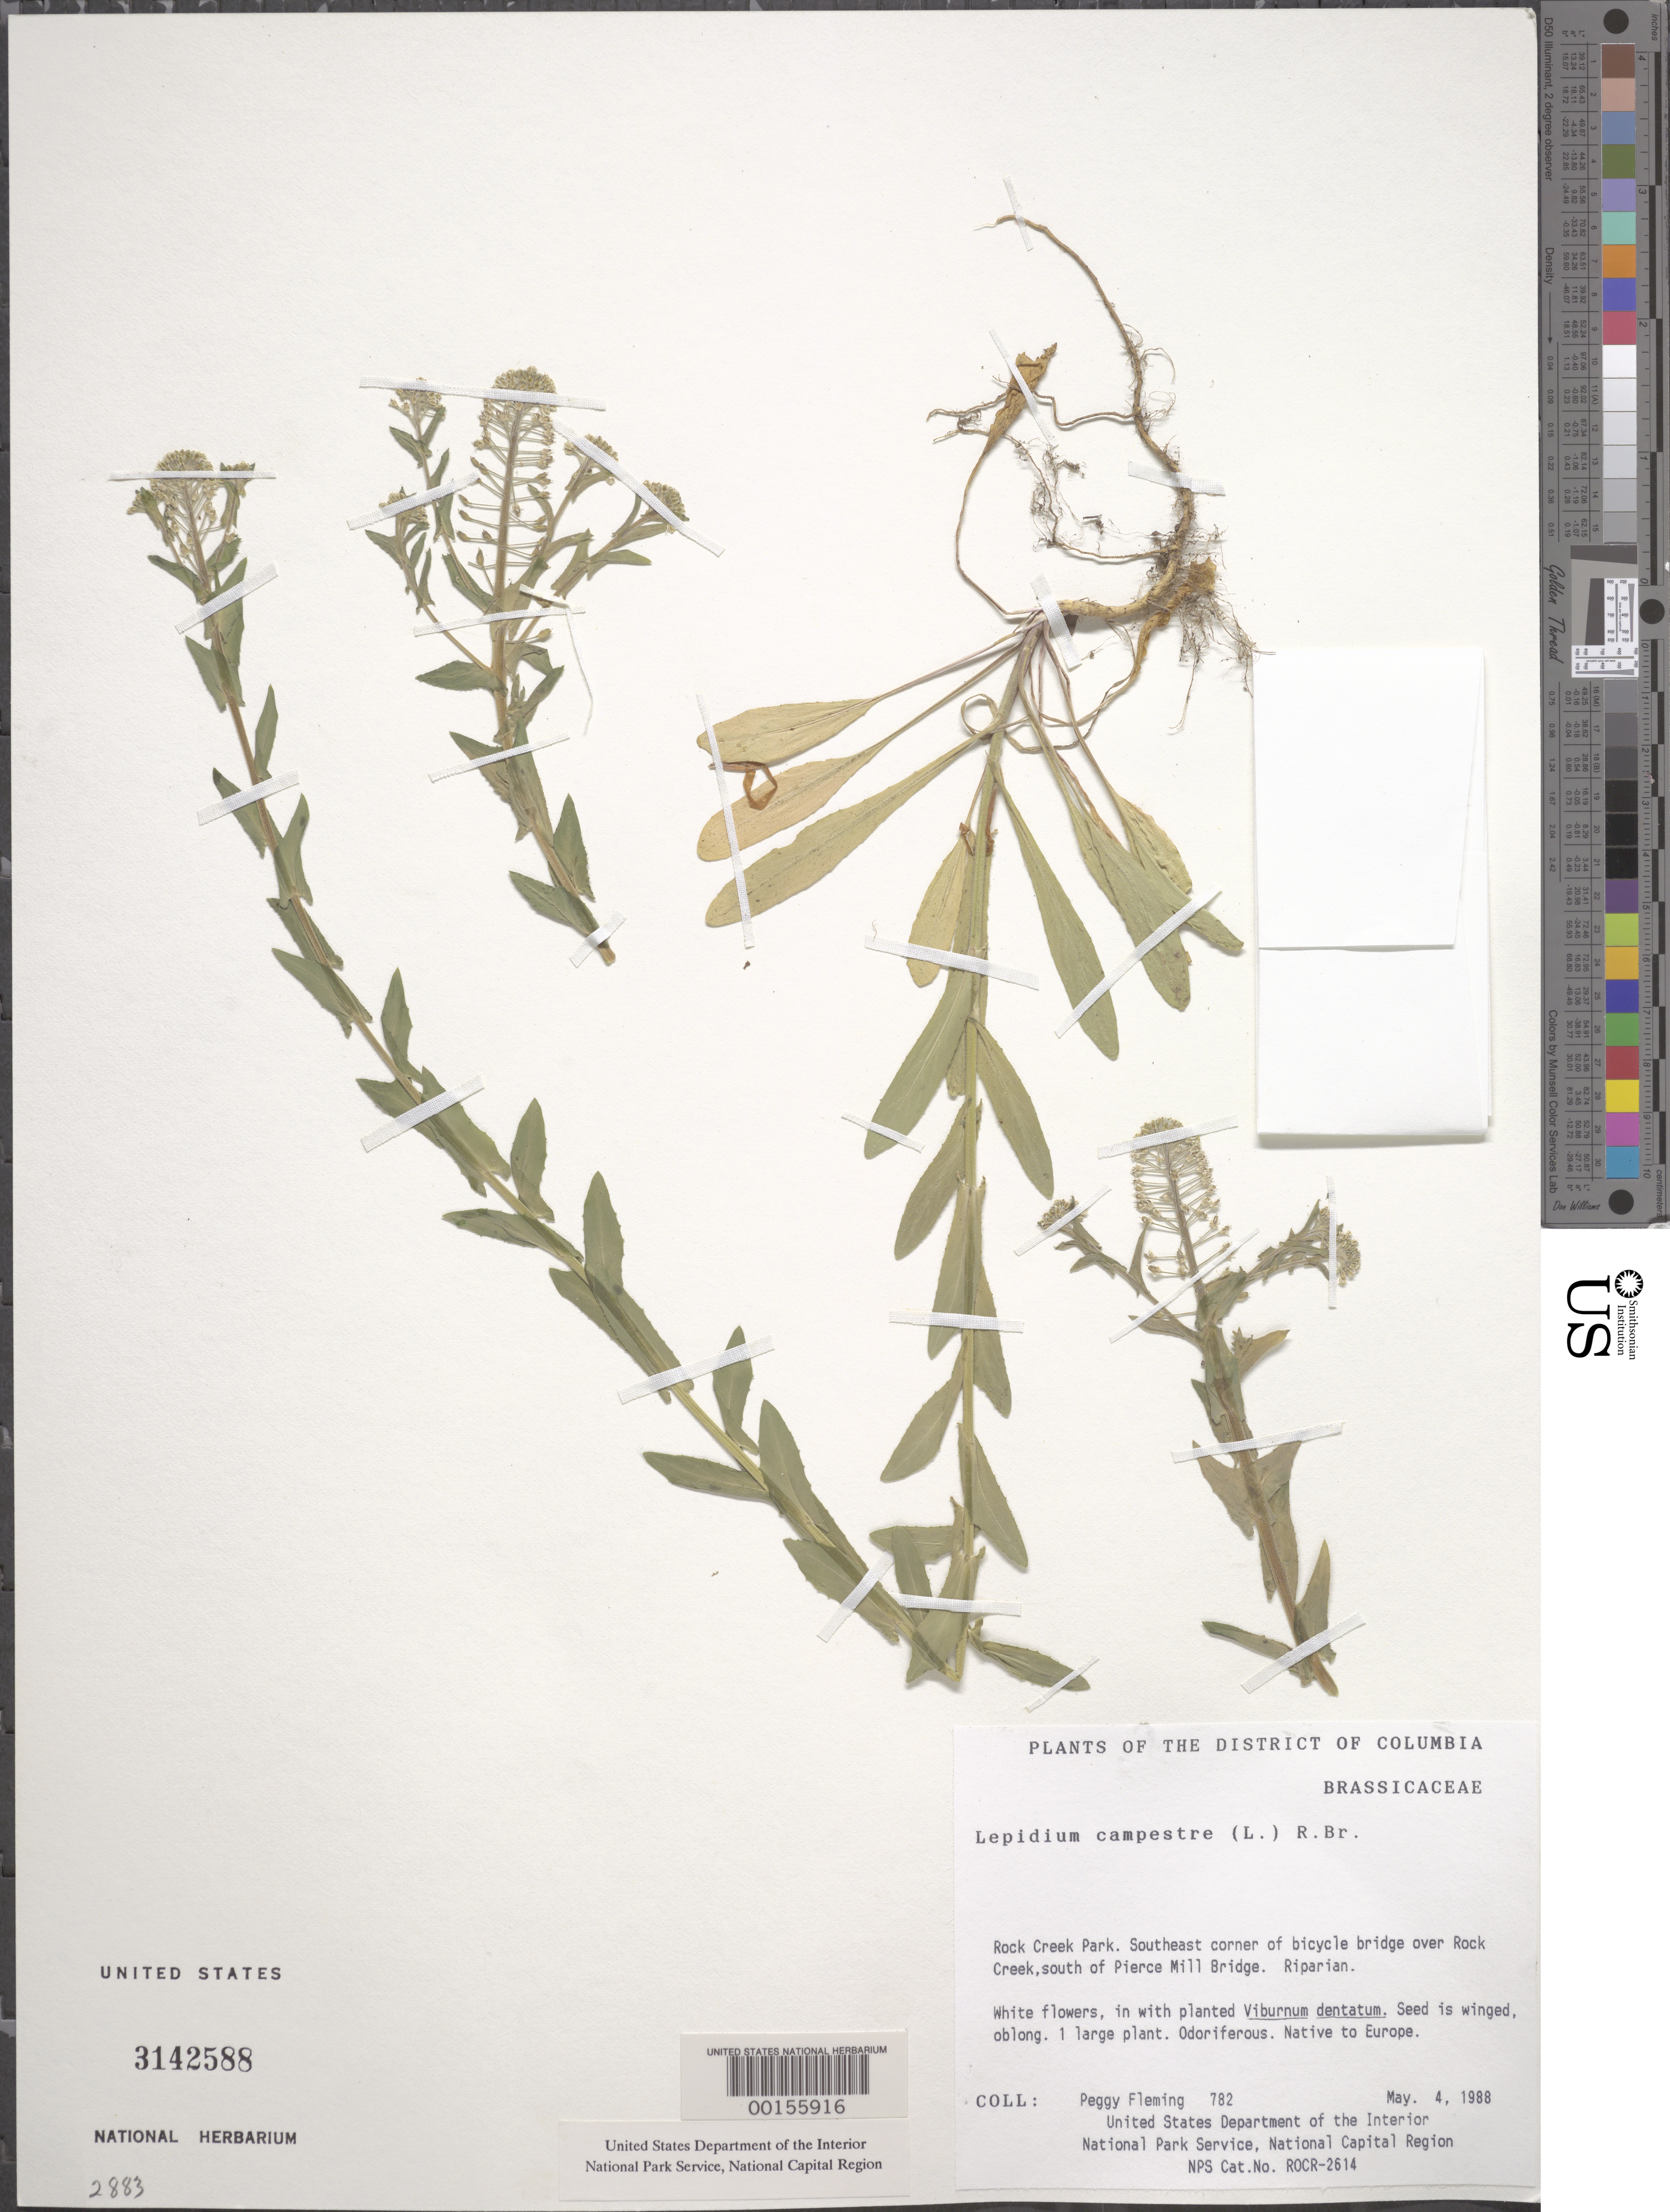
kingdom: Plantae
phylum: Tracheophyta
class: Magnoliopsida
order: Brassicales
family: Brassicaceae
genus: Lepidium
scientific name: Lepidium campestre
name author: (L.) W.T. Aiton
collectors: P. Fleming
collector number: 782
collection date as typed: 04 May 1988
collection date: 1988-05-04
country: United States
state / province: District of Columbia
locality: Rock Creek Park, SE corner of bicycle bridge over Rock Creek Rock Creek Park & vicinity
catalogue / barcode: US 3142588